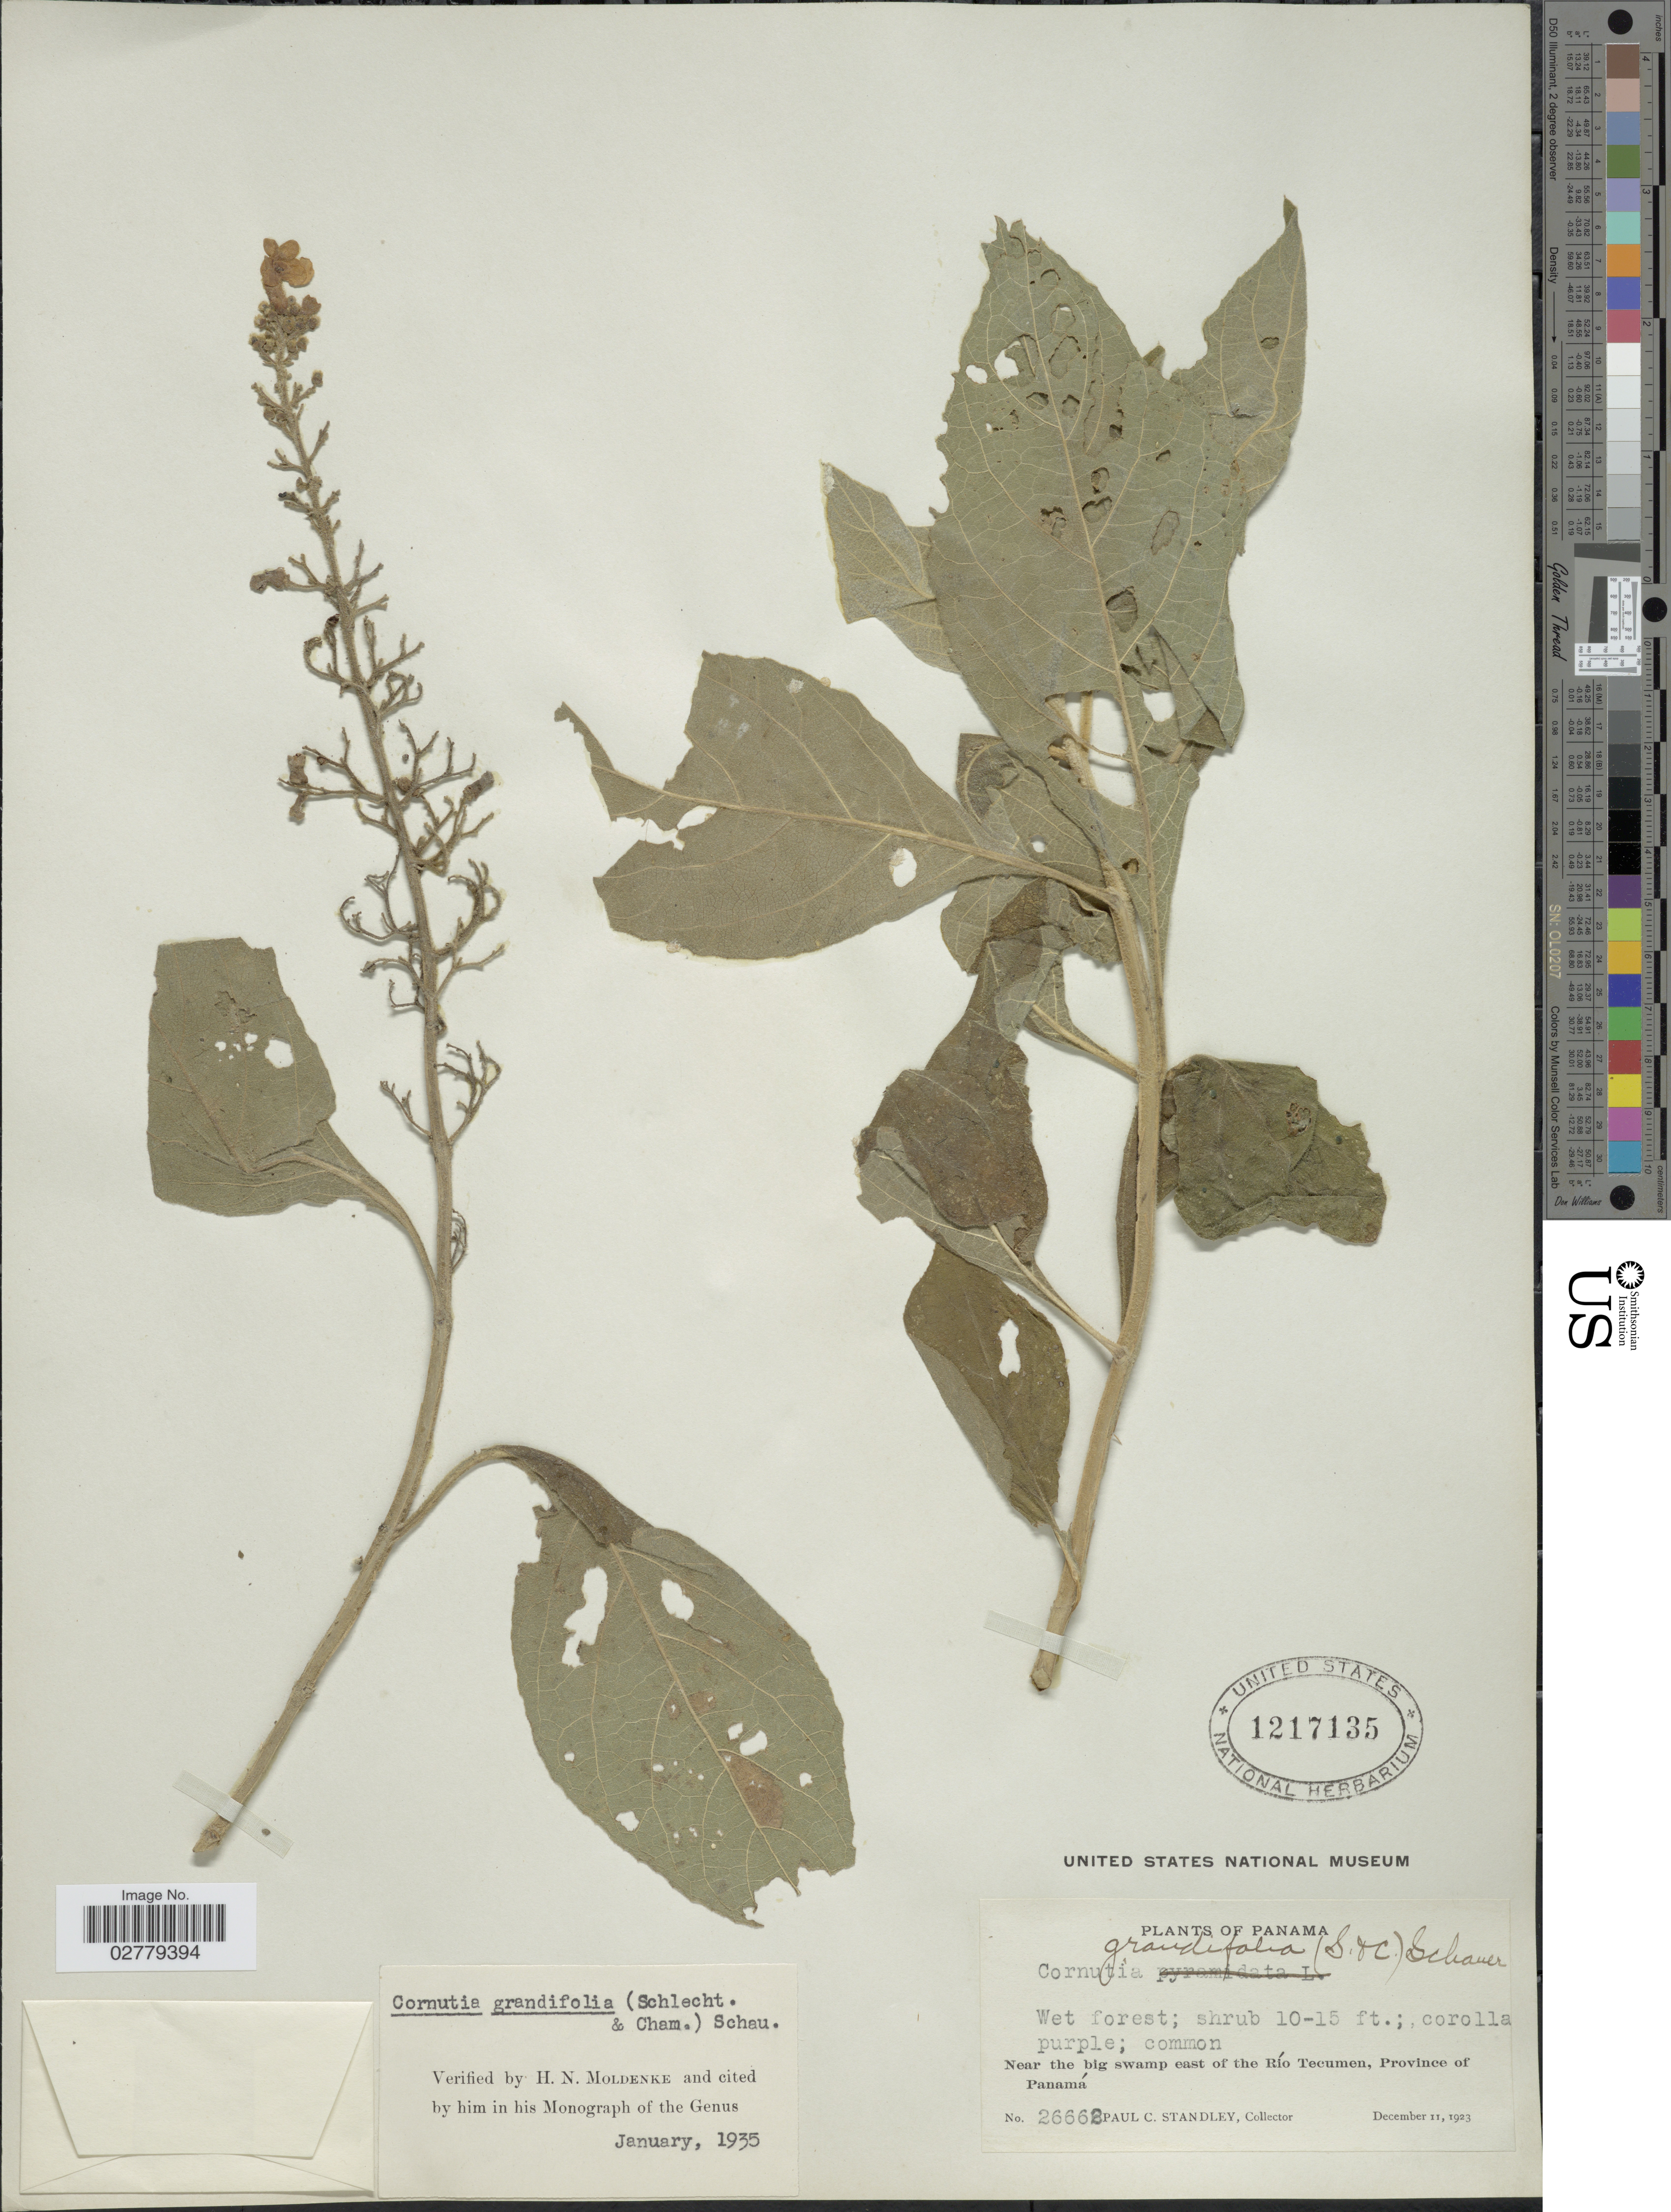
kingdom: Plantae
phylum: Tracheophyta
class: Magnoliopsida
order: Lamiales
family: Lamiaceae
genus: Cornutia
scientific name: Cornutia grandifolia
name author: (Cham. & Schltdl.) Schauer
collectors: P. C. Standley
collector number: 26662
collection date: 1923-12-11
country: Panama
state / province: Panamá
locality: Near the big swamp east of the Río Tecumen.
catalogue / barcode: US 1217135